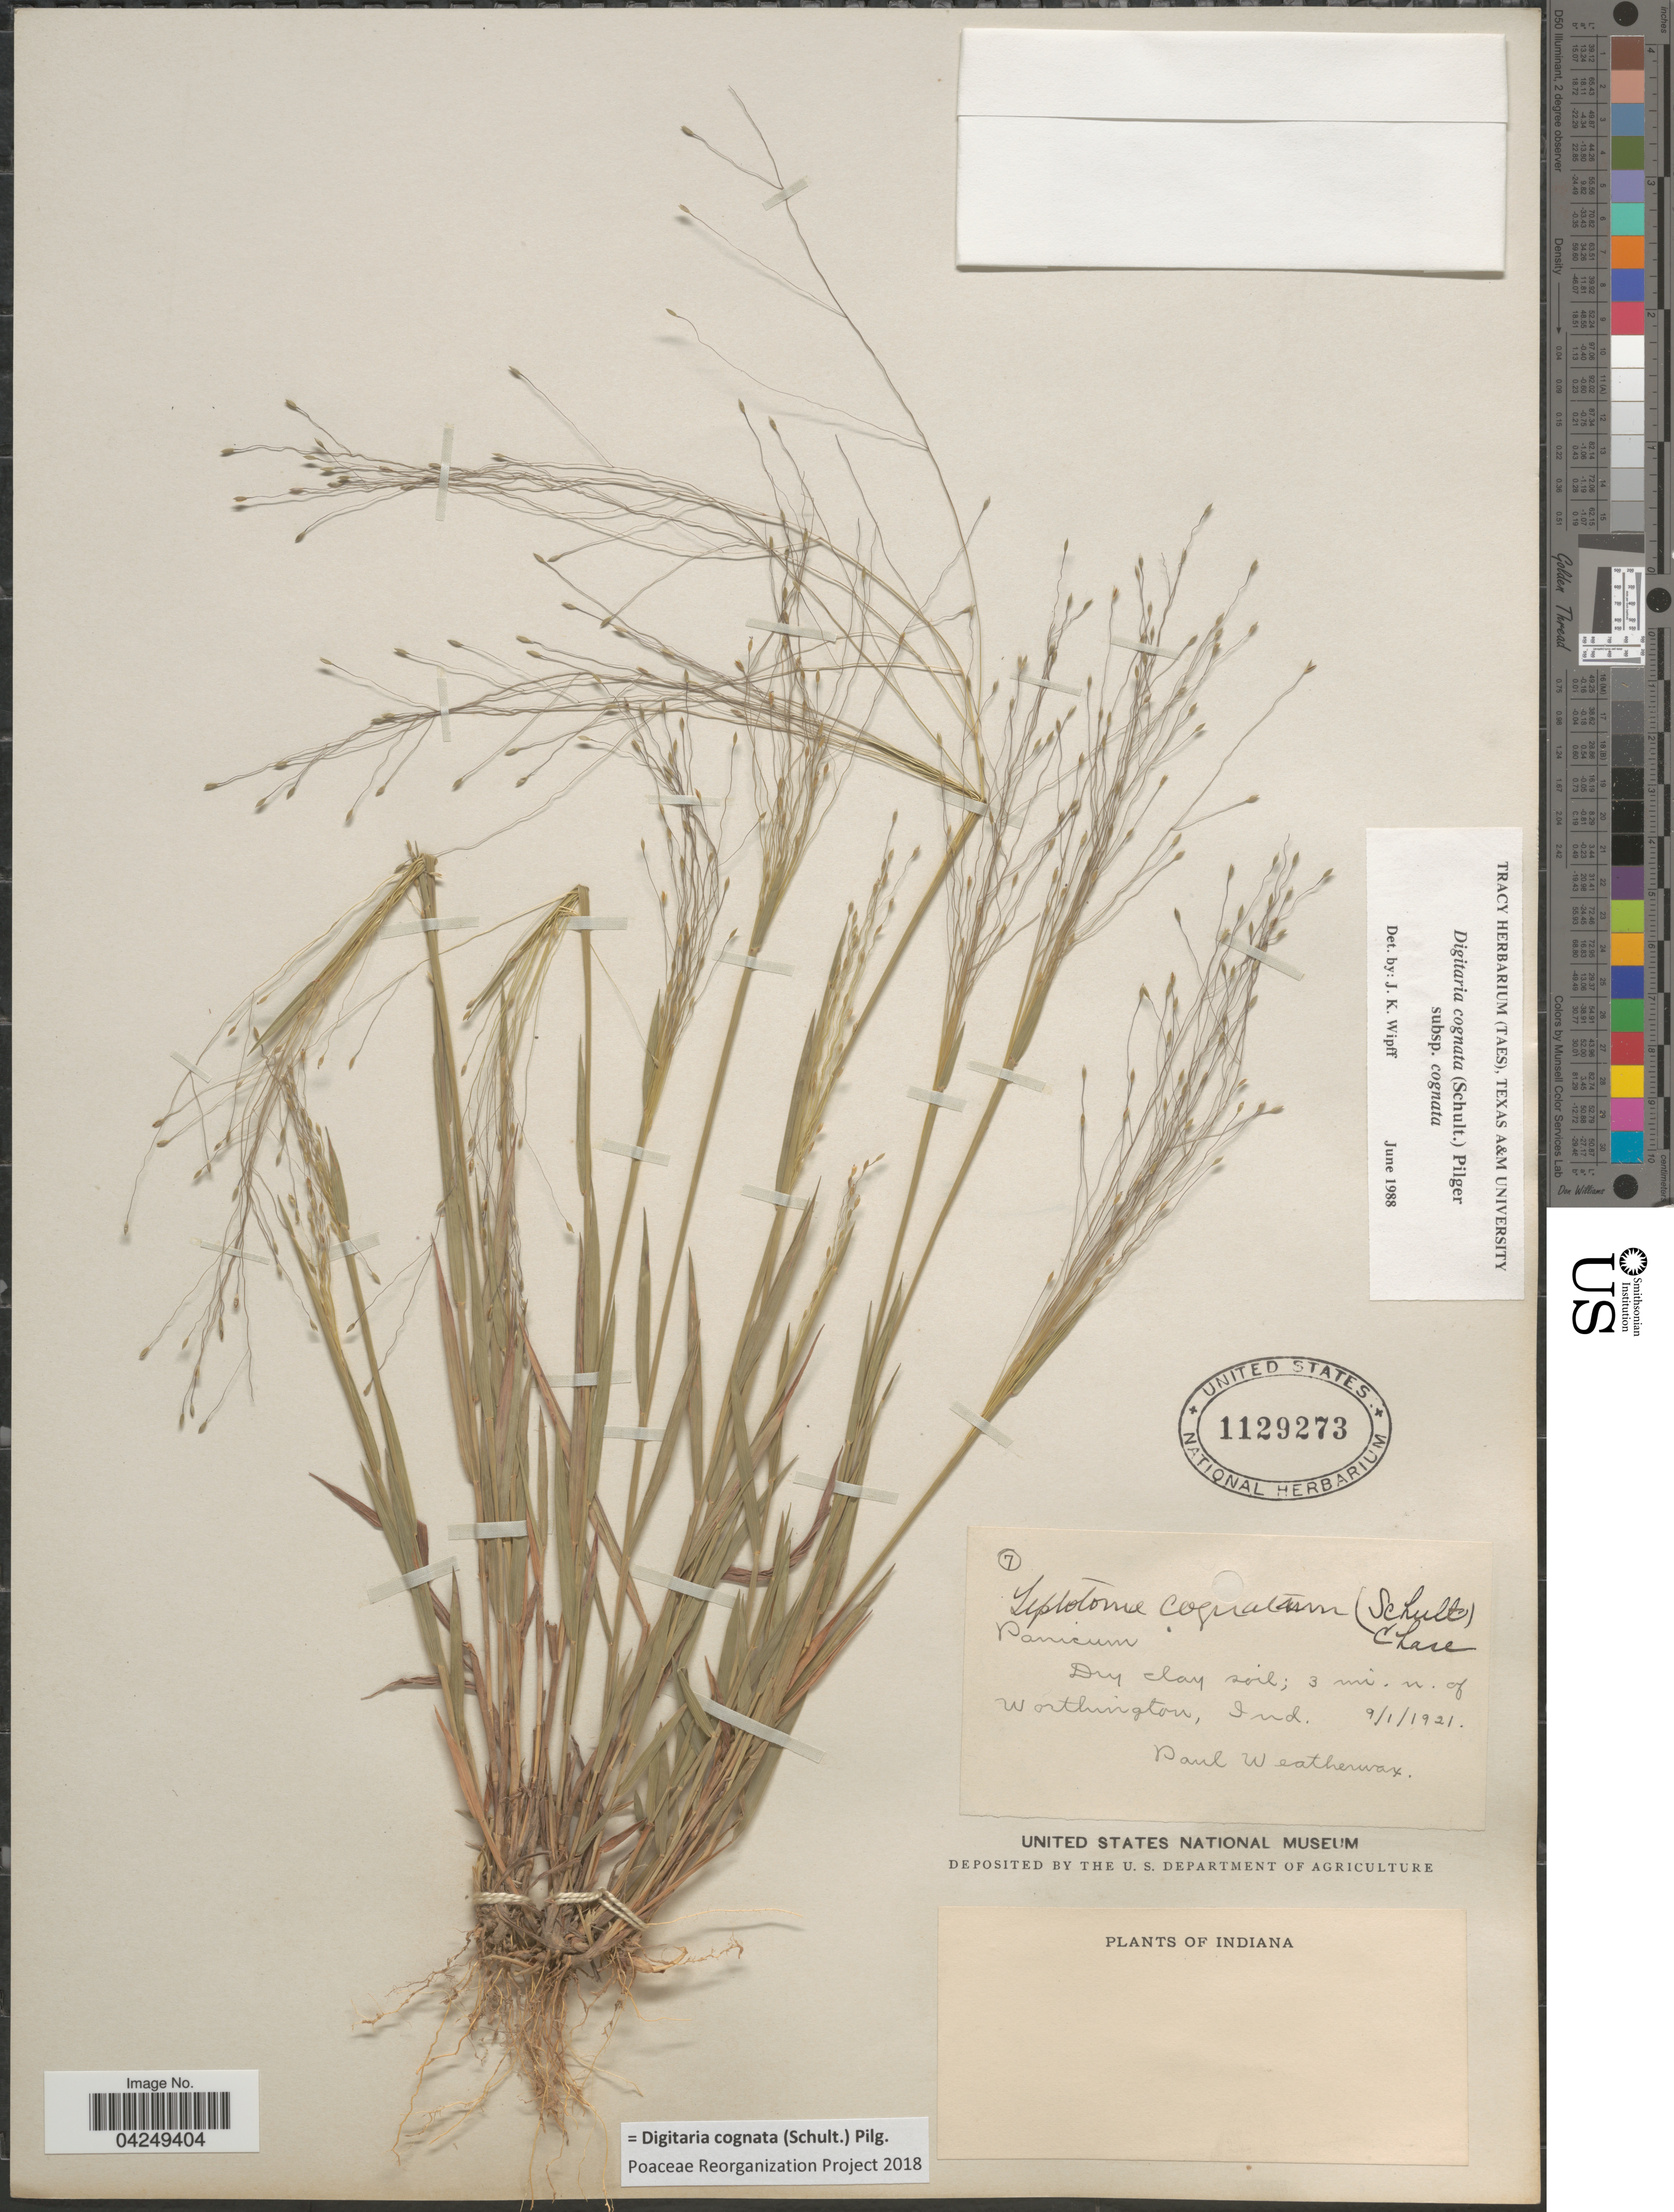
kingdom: Plantae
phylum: Tracheophyta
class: Liliopsida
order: Poales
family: Poaceae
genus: Digitaria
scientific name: Digitaria cognata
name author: (Scult.) Pilg.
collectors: P. Weatherwax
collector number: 7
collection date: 1921-09-01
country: United States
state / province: Indiana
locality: Dry clay soil; 3 mi. n. of Worthington.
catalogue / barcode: US 1129273